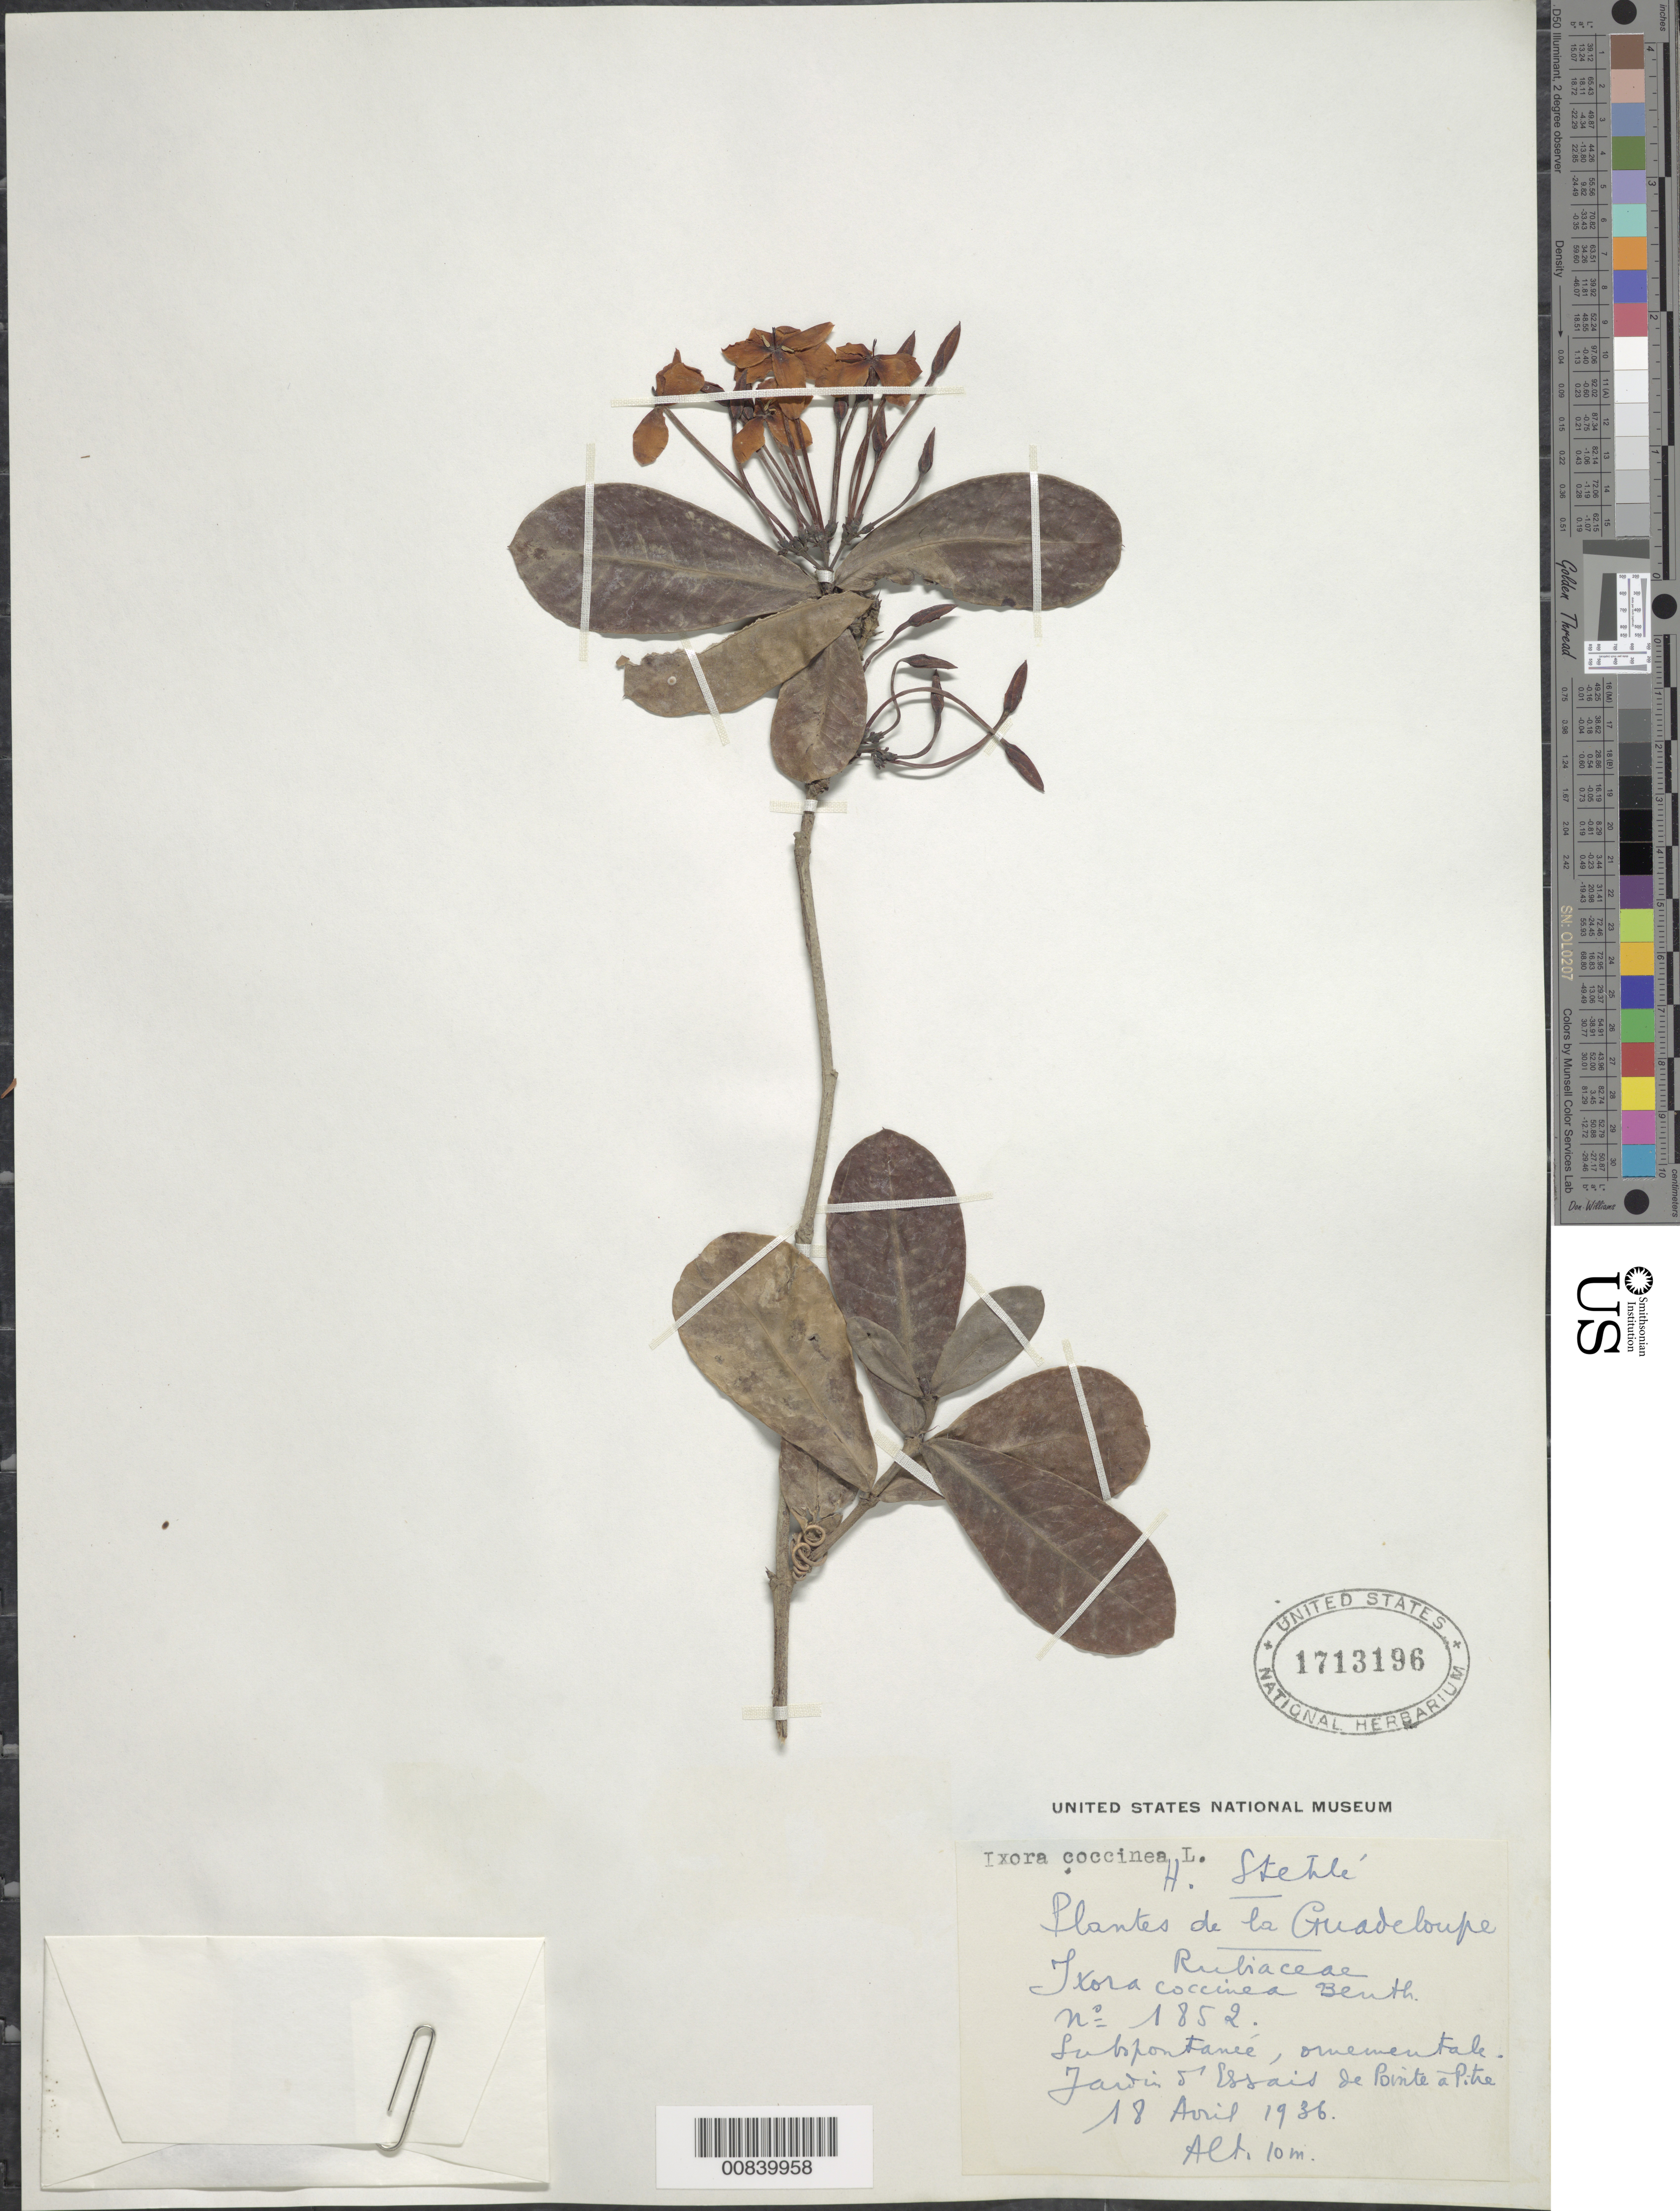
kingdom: Plantae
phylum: Tracheophyta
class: Magnoliopsida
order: Gentianales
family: Rubiaceae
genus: Ixora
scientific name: Ixora coccinea var. coccinea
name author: L.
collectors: H. Stehlé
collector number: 1852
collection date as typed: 18 Apr 1936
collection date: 1936-04-18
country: Guadeloupe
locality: Jardin d'Essais de Pointe à Pitre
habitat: Garden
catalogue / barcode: US 1713196